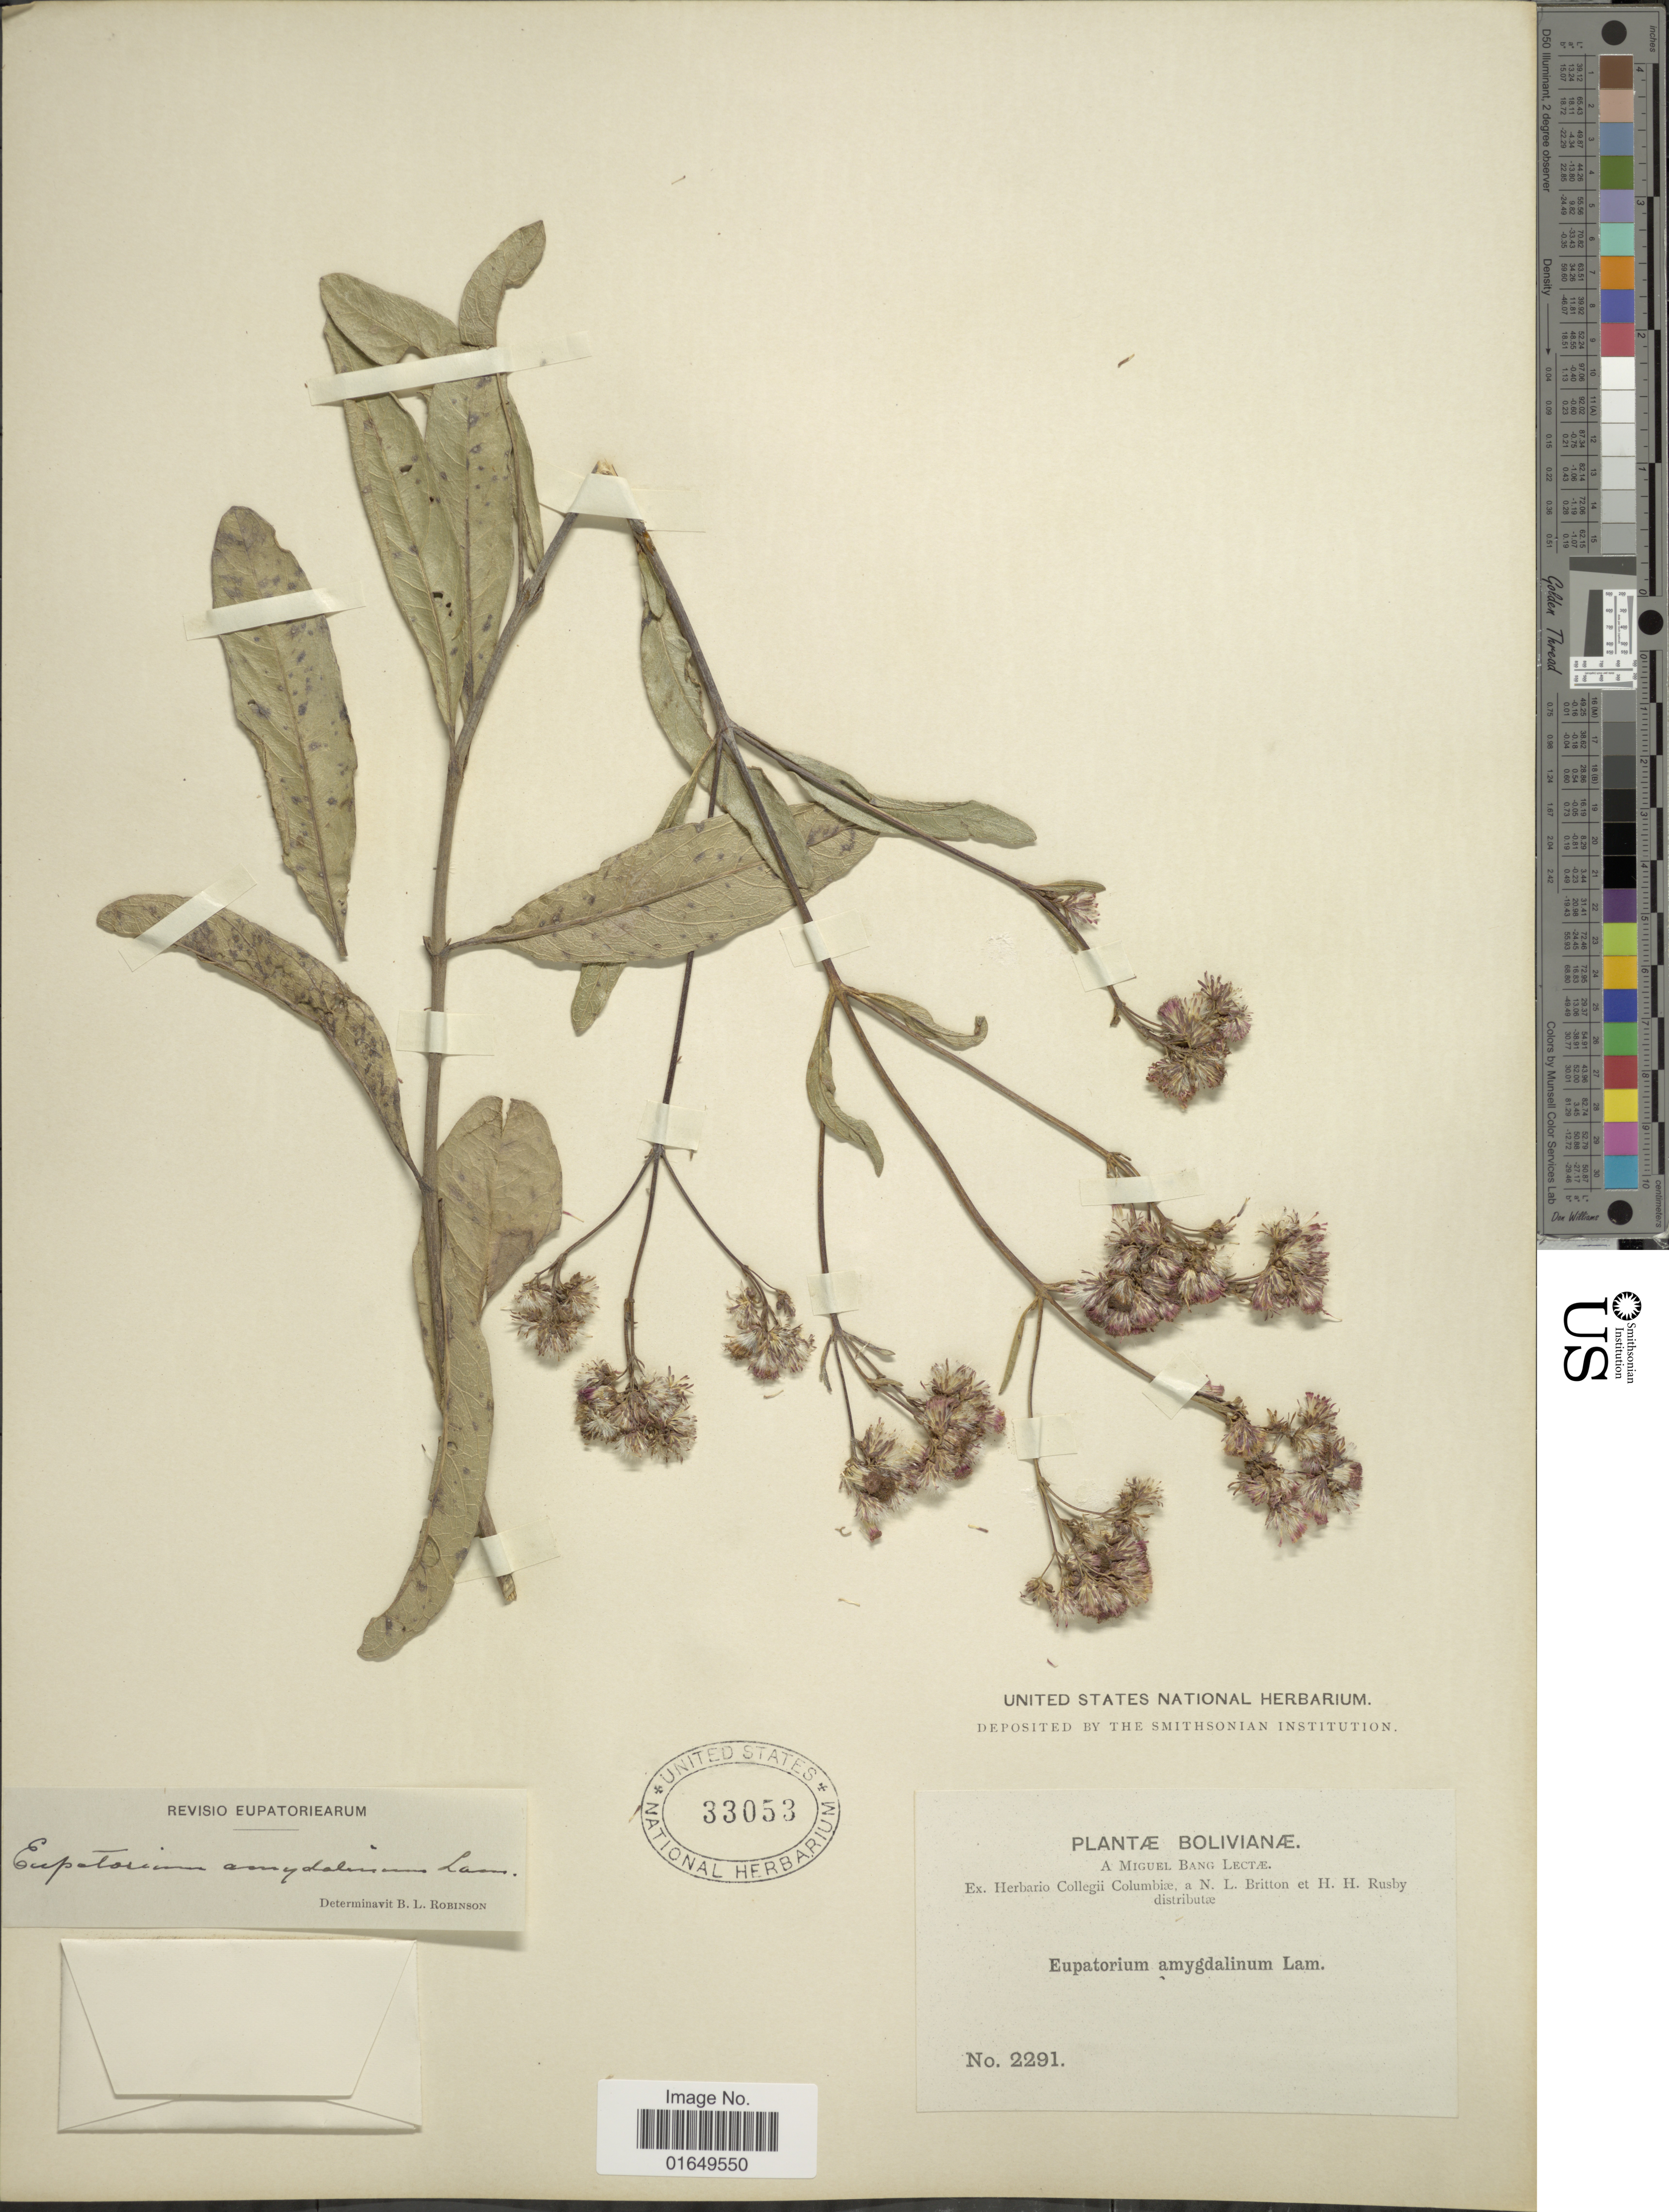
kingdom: Plantae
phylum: Tracheophyta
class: Magnoliopsida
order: Asterales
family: Asteraceae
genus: Ayapana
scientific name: Ayapana amygdalina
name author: (Lam.) R.M. King & H. Rob.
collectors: M. Bang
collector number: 2291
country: Bolivia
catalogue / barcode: US 33053